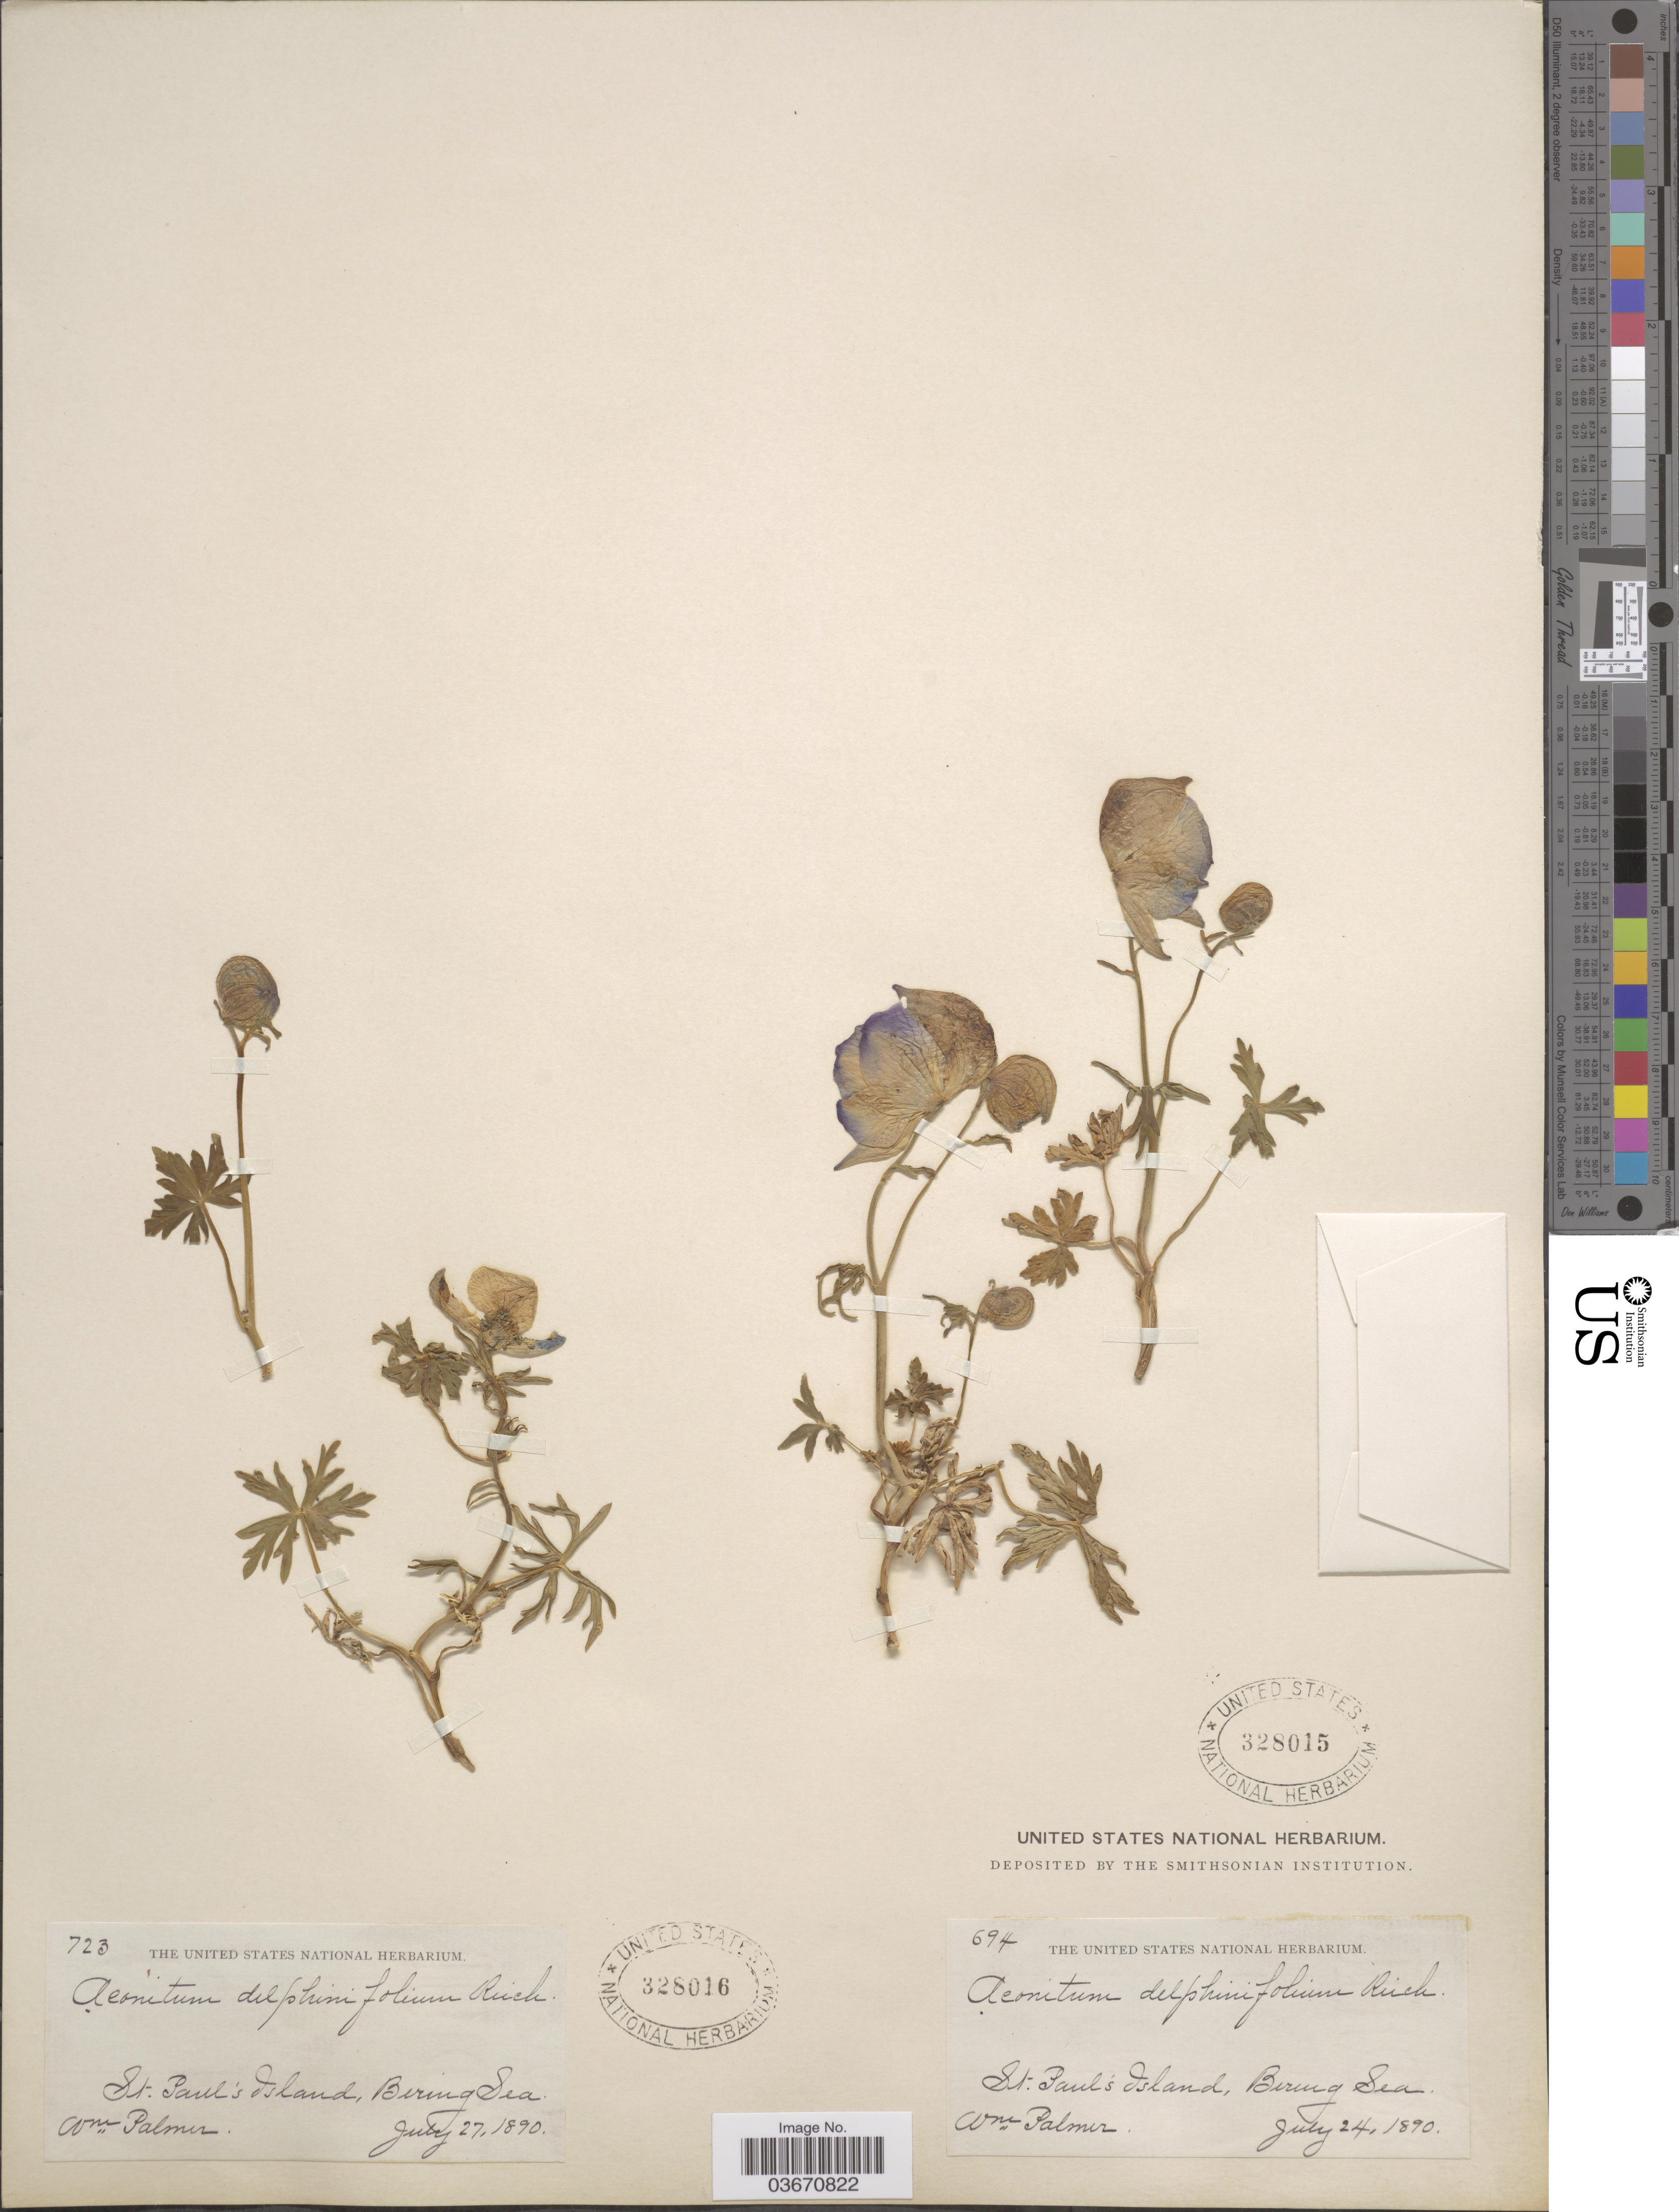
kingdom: Plantae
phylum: Tracheophyta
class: Magnoliopsida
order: Ranunculales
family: Ranunculaceae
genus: Aconitum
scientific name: Aconitum delphinifolium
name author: DC.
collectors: W. Palmer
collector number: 723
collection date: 1890-07-27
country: United States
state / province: Alaska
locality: St. Paul's Island, Bering Sea.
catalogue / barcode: US 328016-2